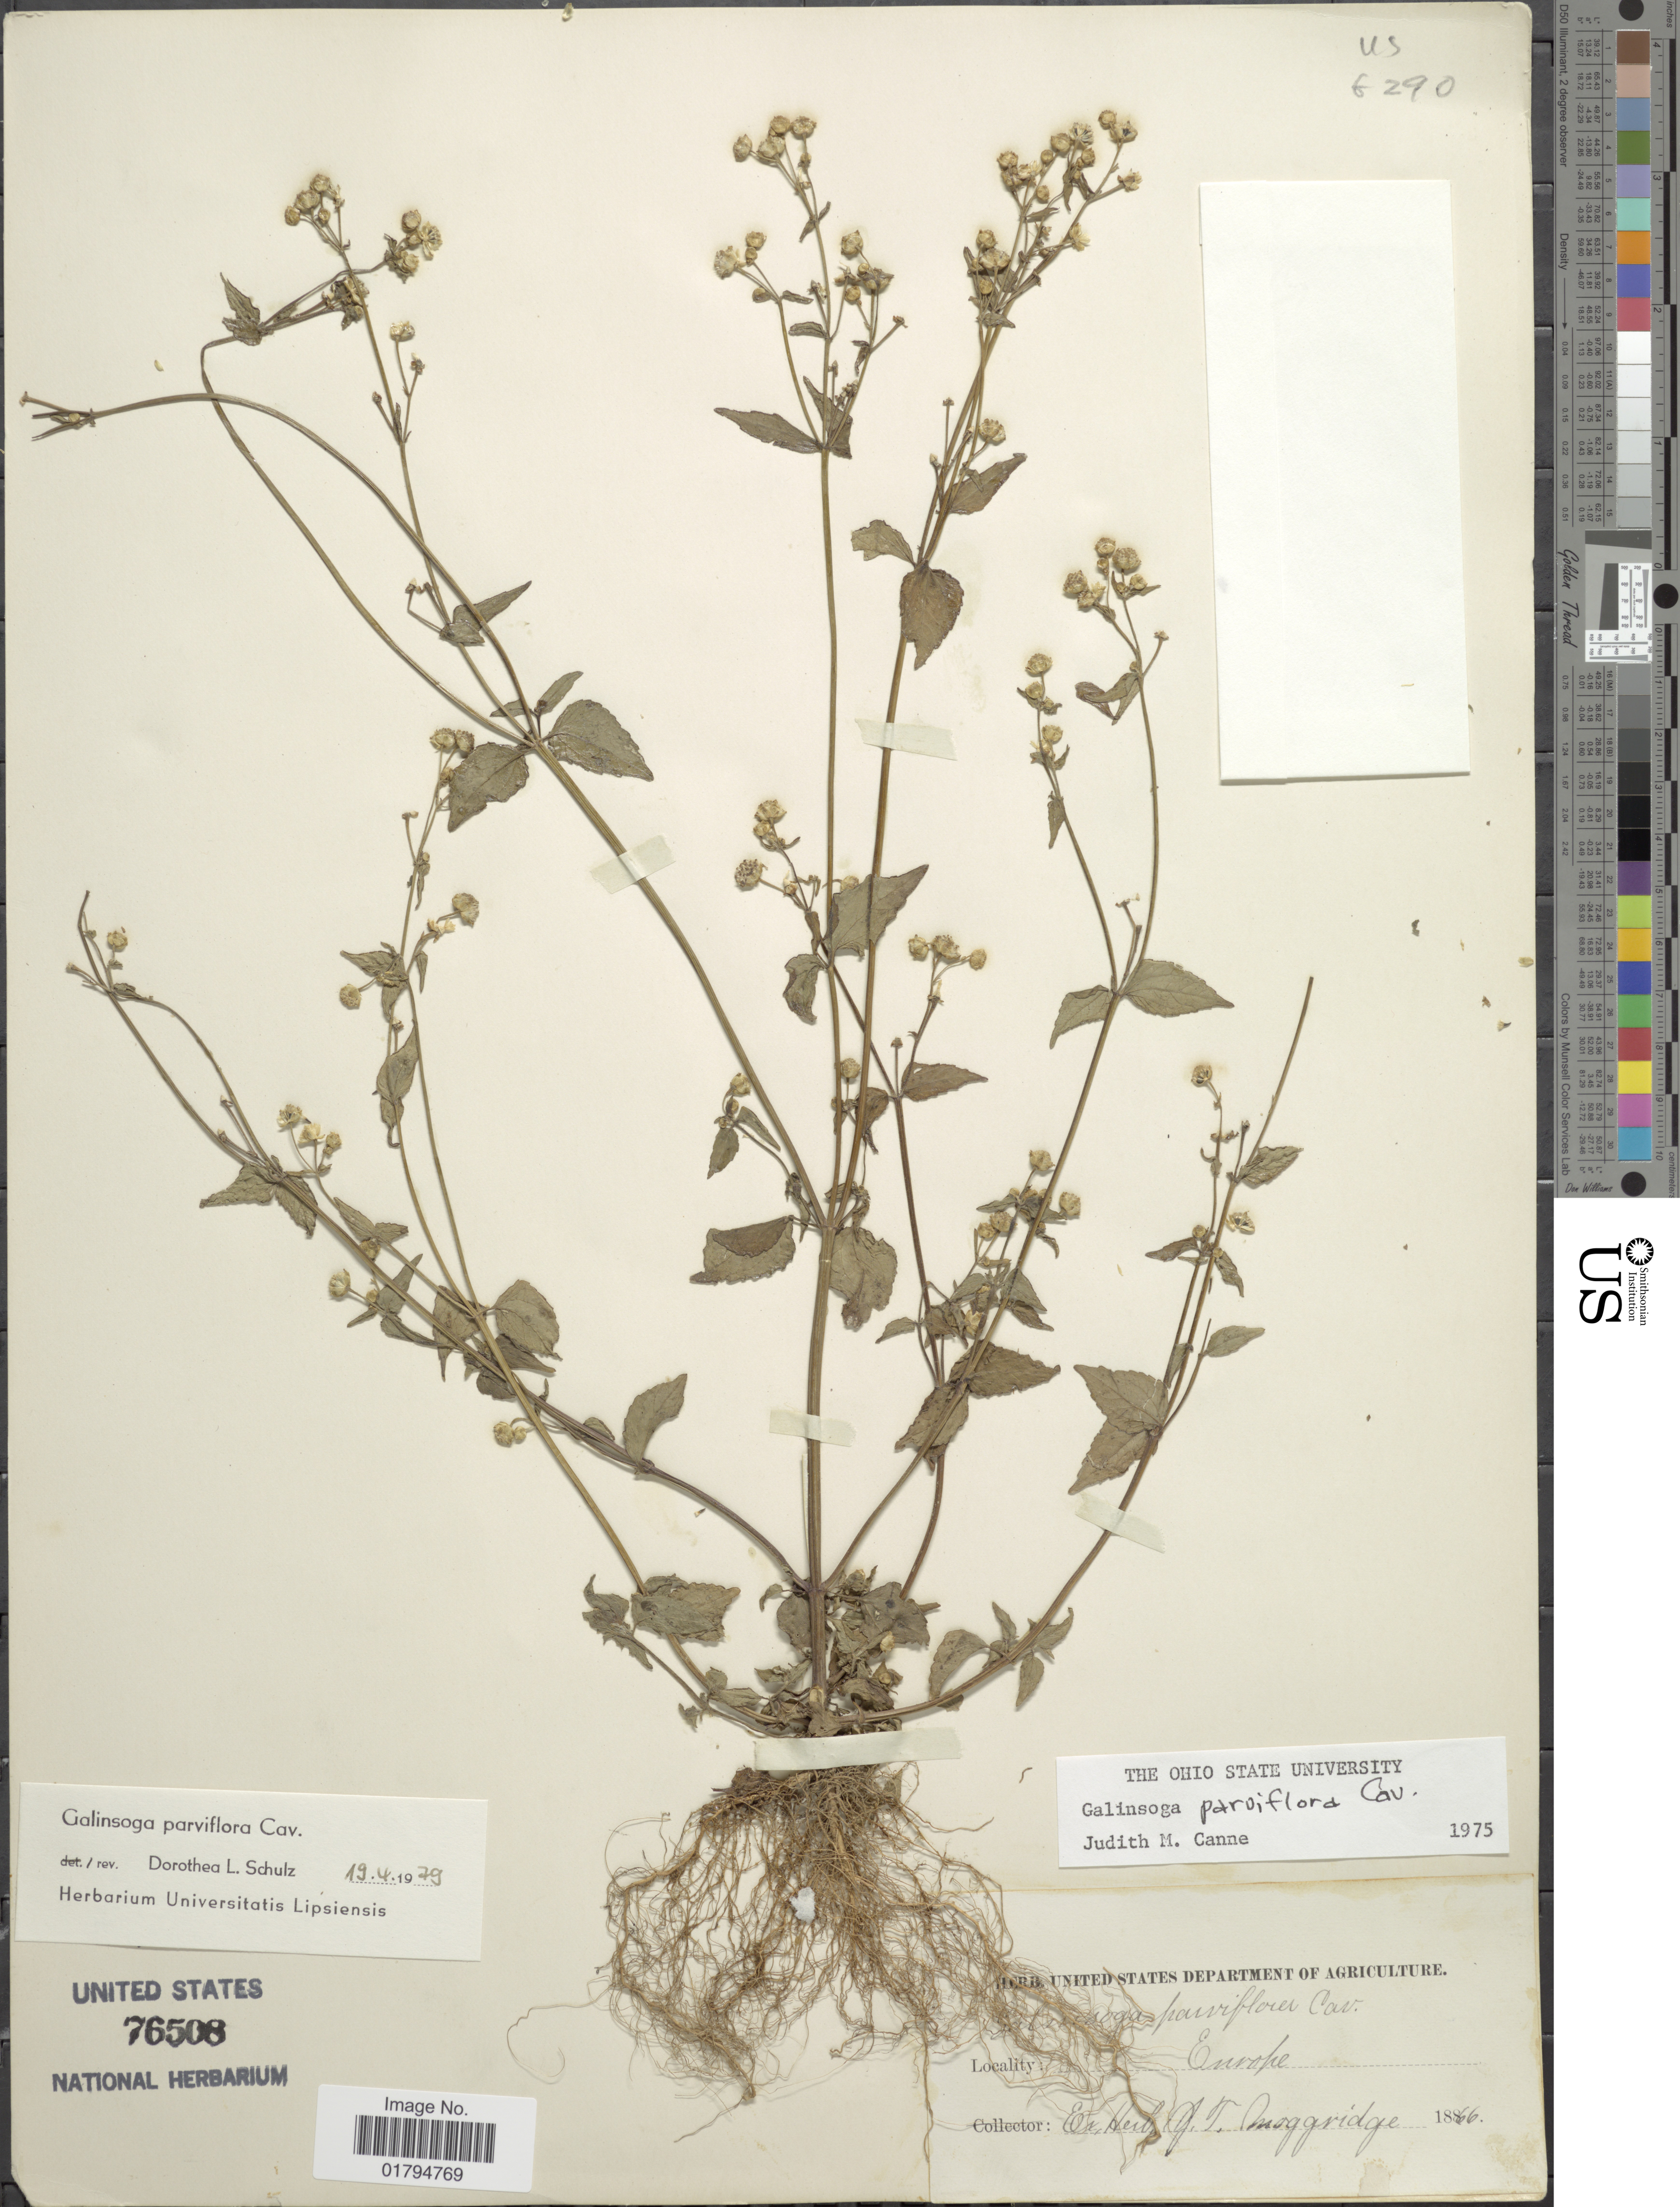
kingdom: Plantae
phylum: Tracheophyta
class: Magnoliopsida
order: Asterales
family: Asteraceae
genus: Galinsoga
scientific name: Galinsoga parviflora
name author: Cav.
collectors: ex herb. J.T. Moggridge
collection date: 1866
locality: Europe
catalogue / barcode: US 76508